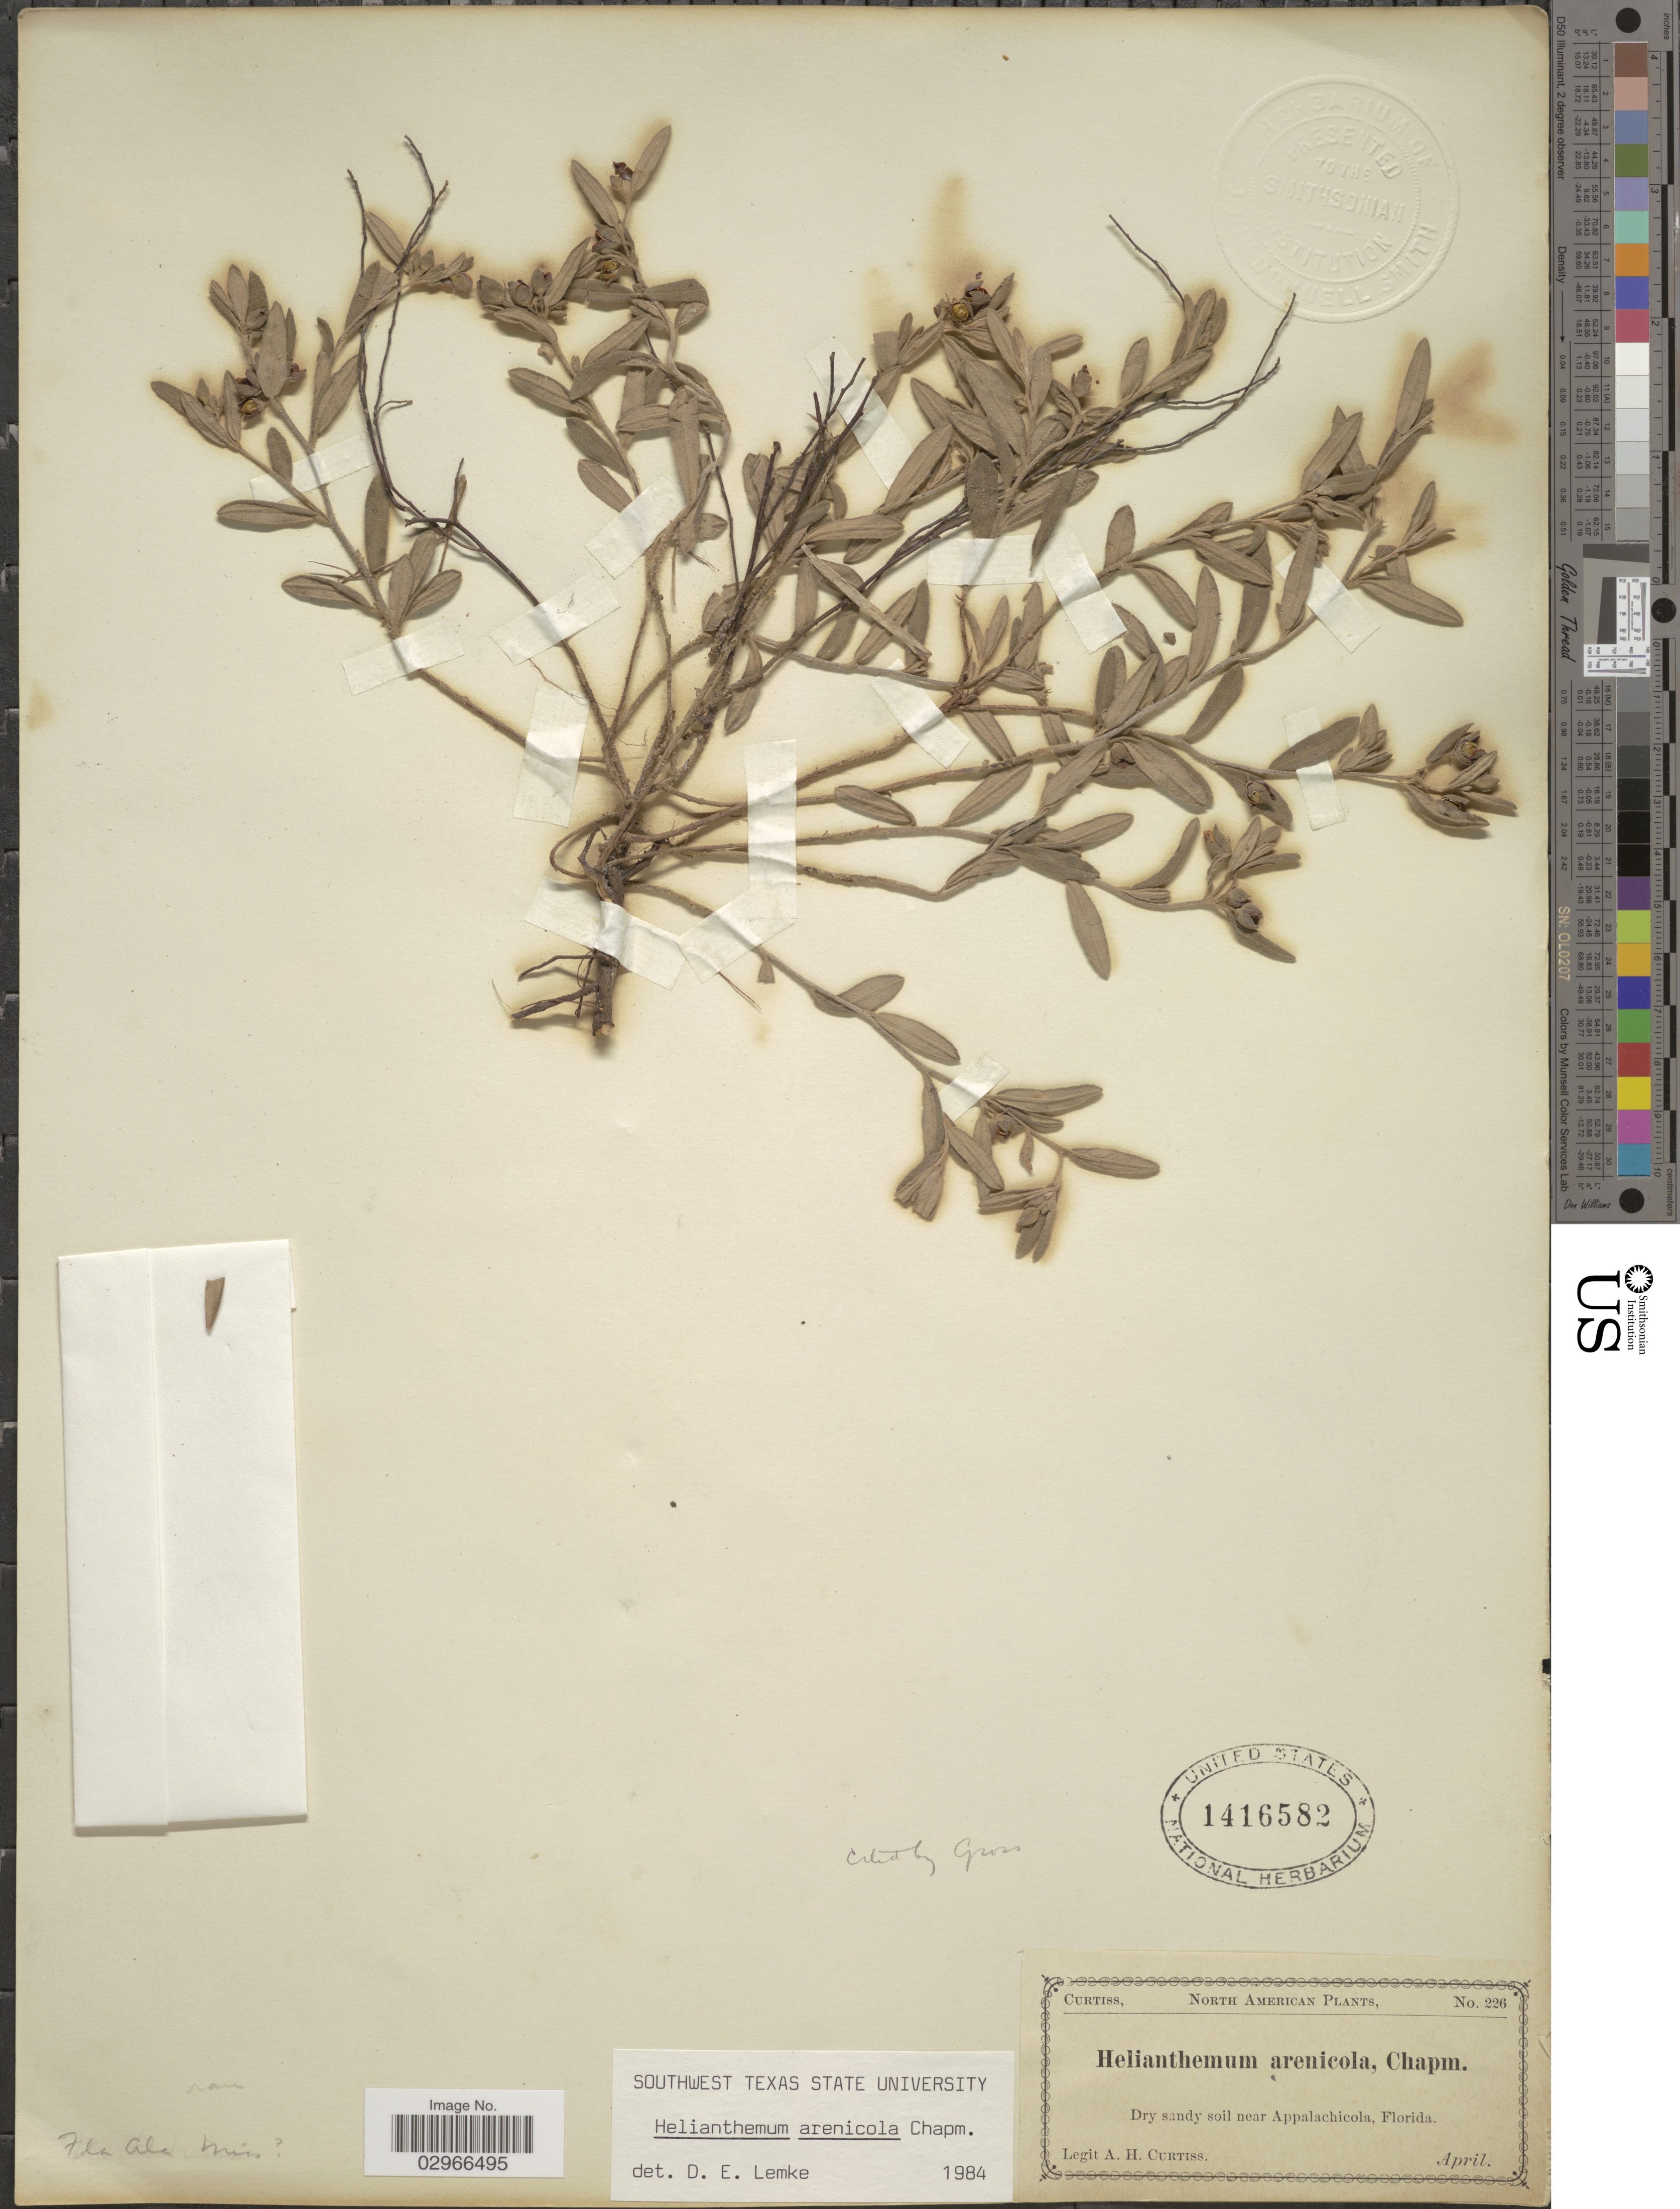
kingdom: Plantae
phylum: Tracheophyta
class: Magnoliopsida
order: Malvales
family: Cistaceae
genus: Helianthemum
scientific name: Helianthemum arenicola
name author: Chapm.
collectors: A. H. Curtiss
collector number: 226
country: United States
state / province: Florida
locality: Near Appalachicola.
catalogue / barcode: US 1416582